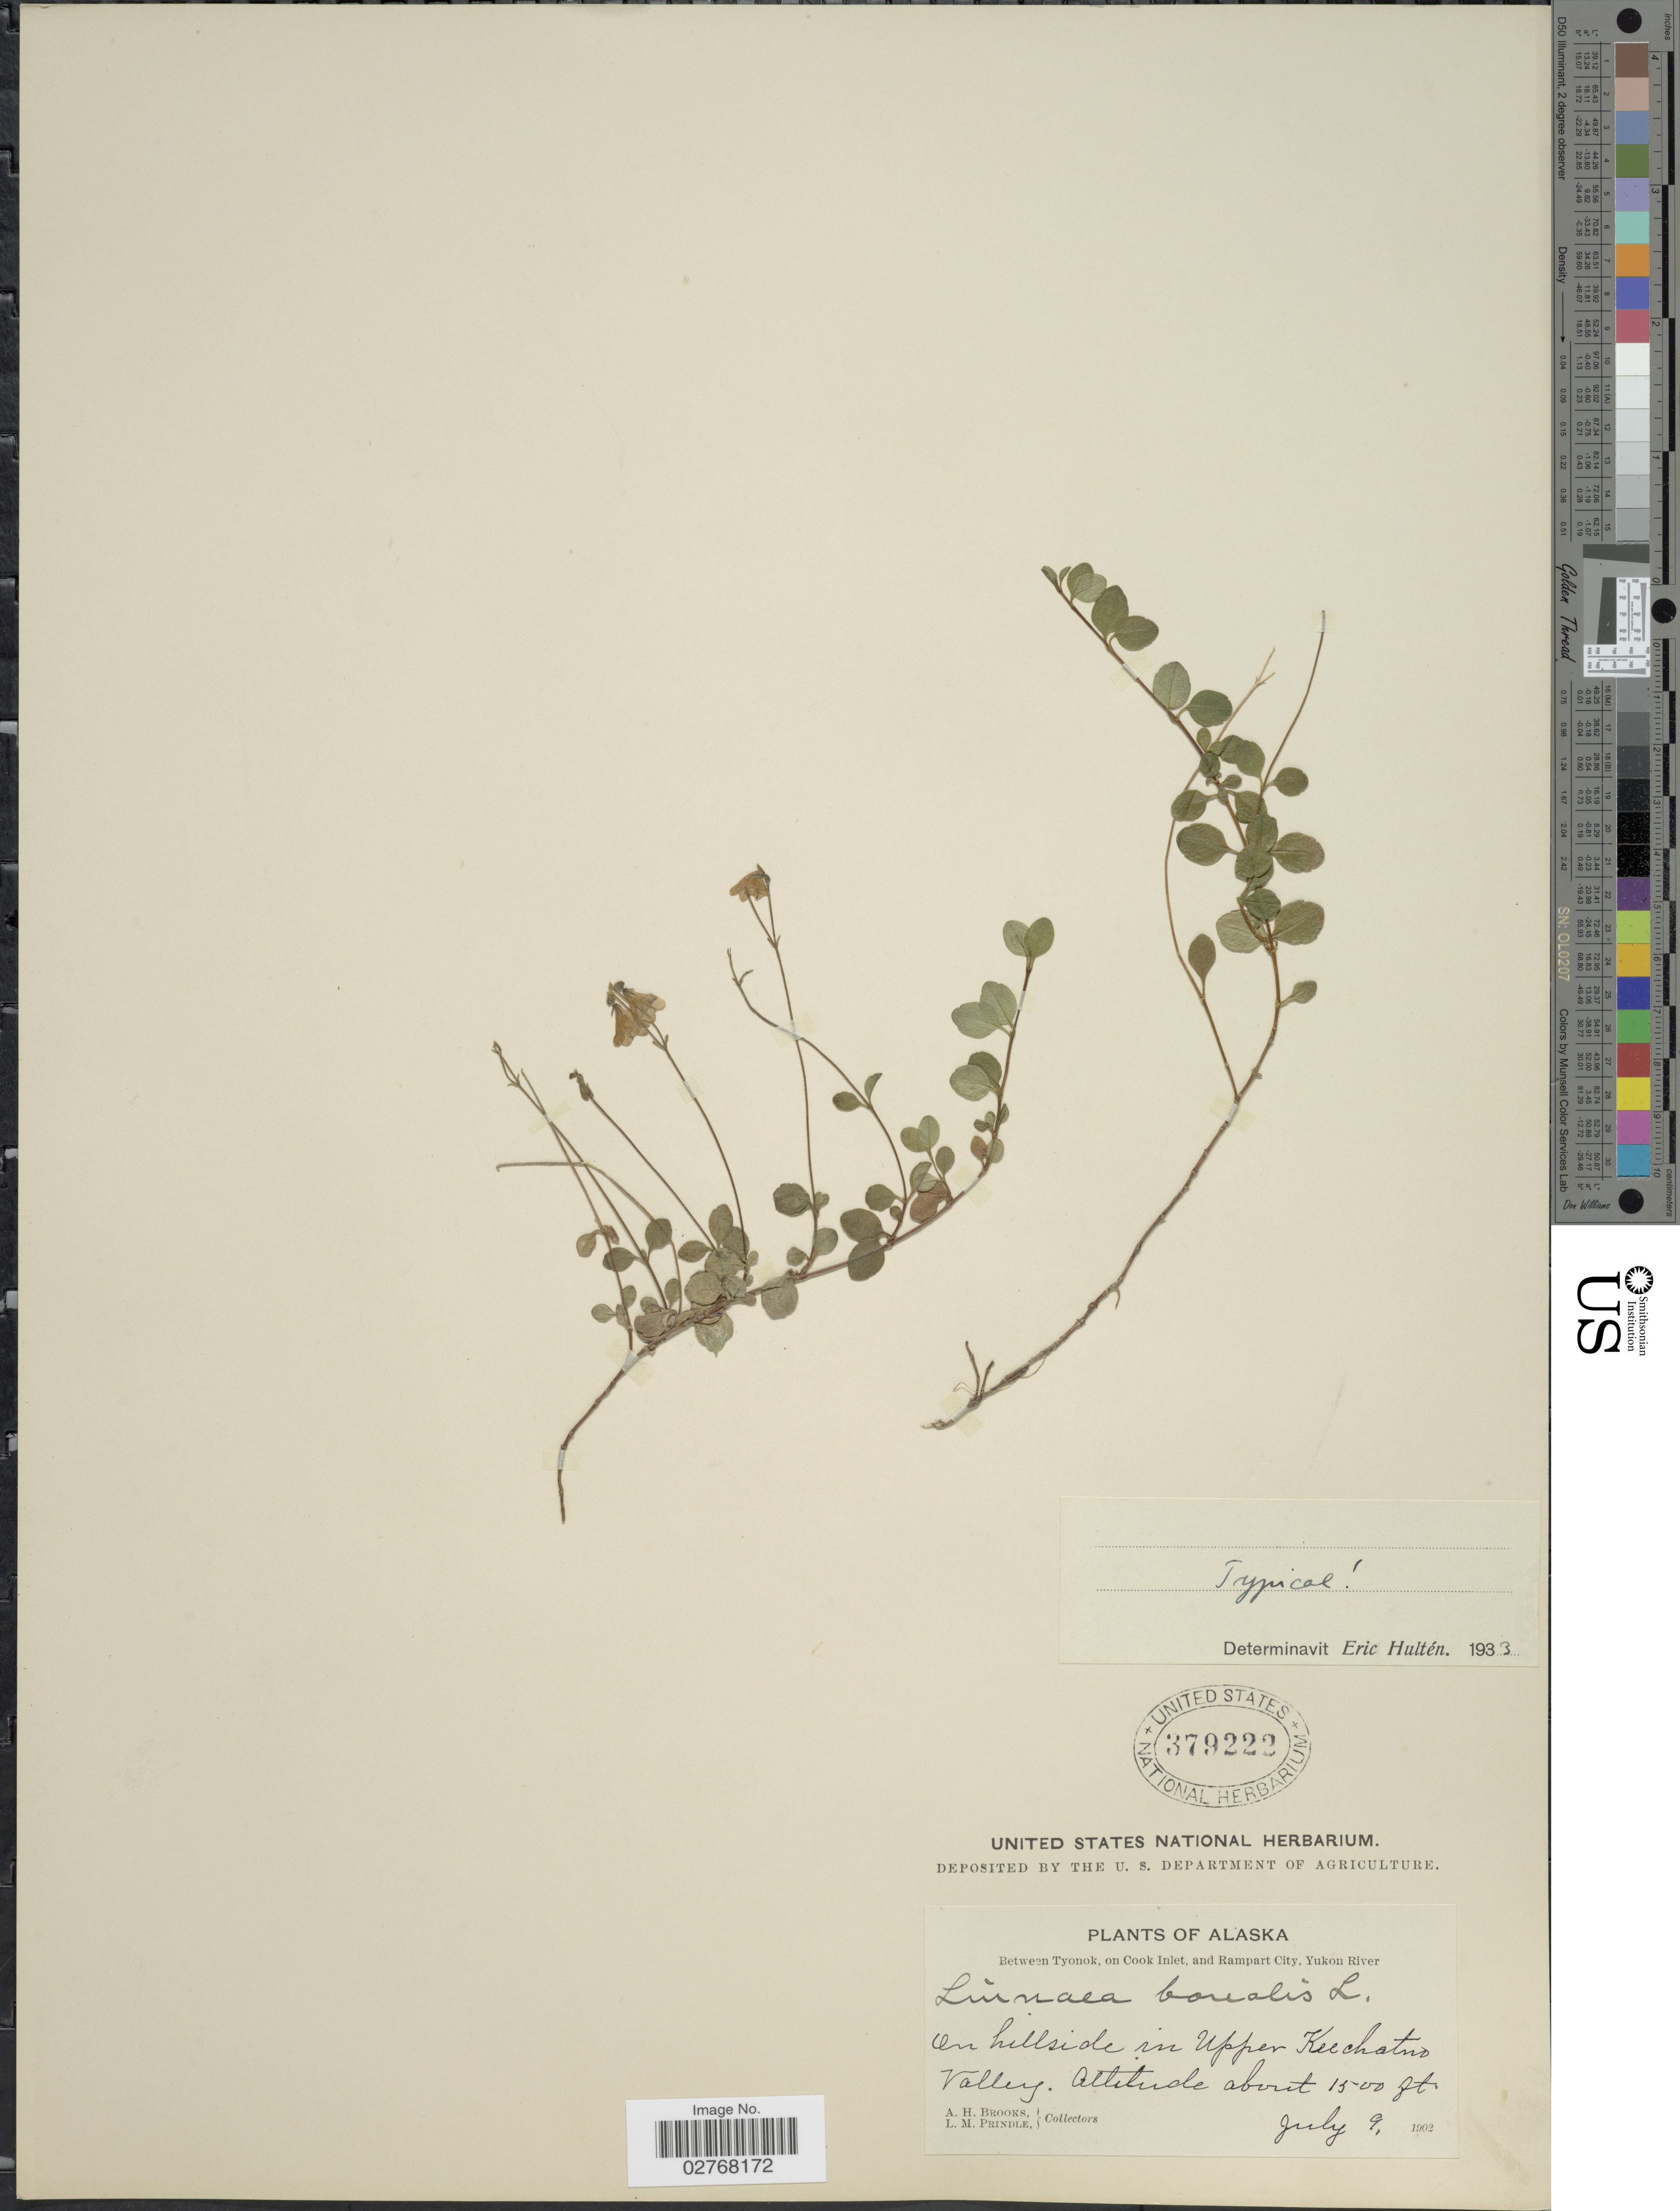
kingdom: Plantae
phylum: Tracheophyta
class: Magnoliopsida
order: Dipsacales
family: Caprifoliaceae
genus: Linnaea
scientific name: Linnaea borealis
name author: L.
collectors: A. Brooks & L. Prindle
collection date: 1902-07-09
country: United States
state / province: Alaska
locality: Between Tyonok, on Cook Inlet, and Rampart City, Yukon River. On hillside in Upper Keechatno Valley.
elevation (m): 457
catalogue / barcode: US 379222